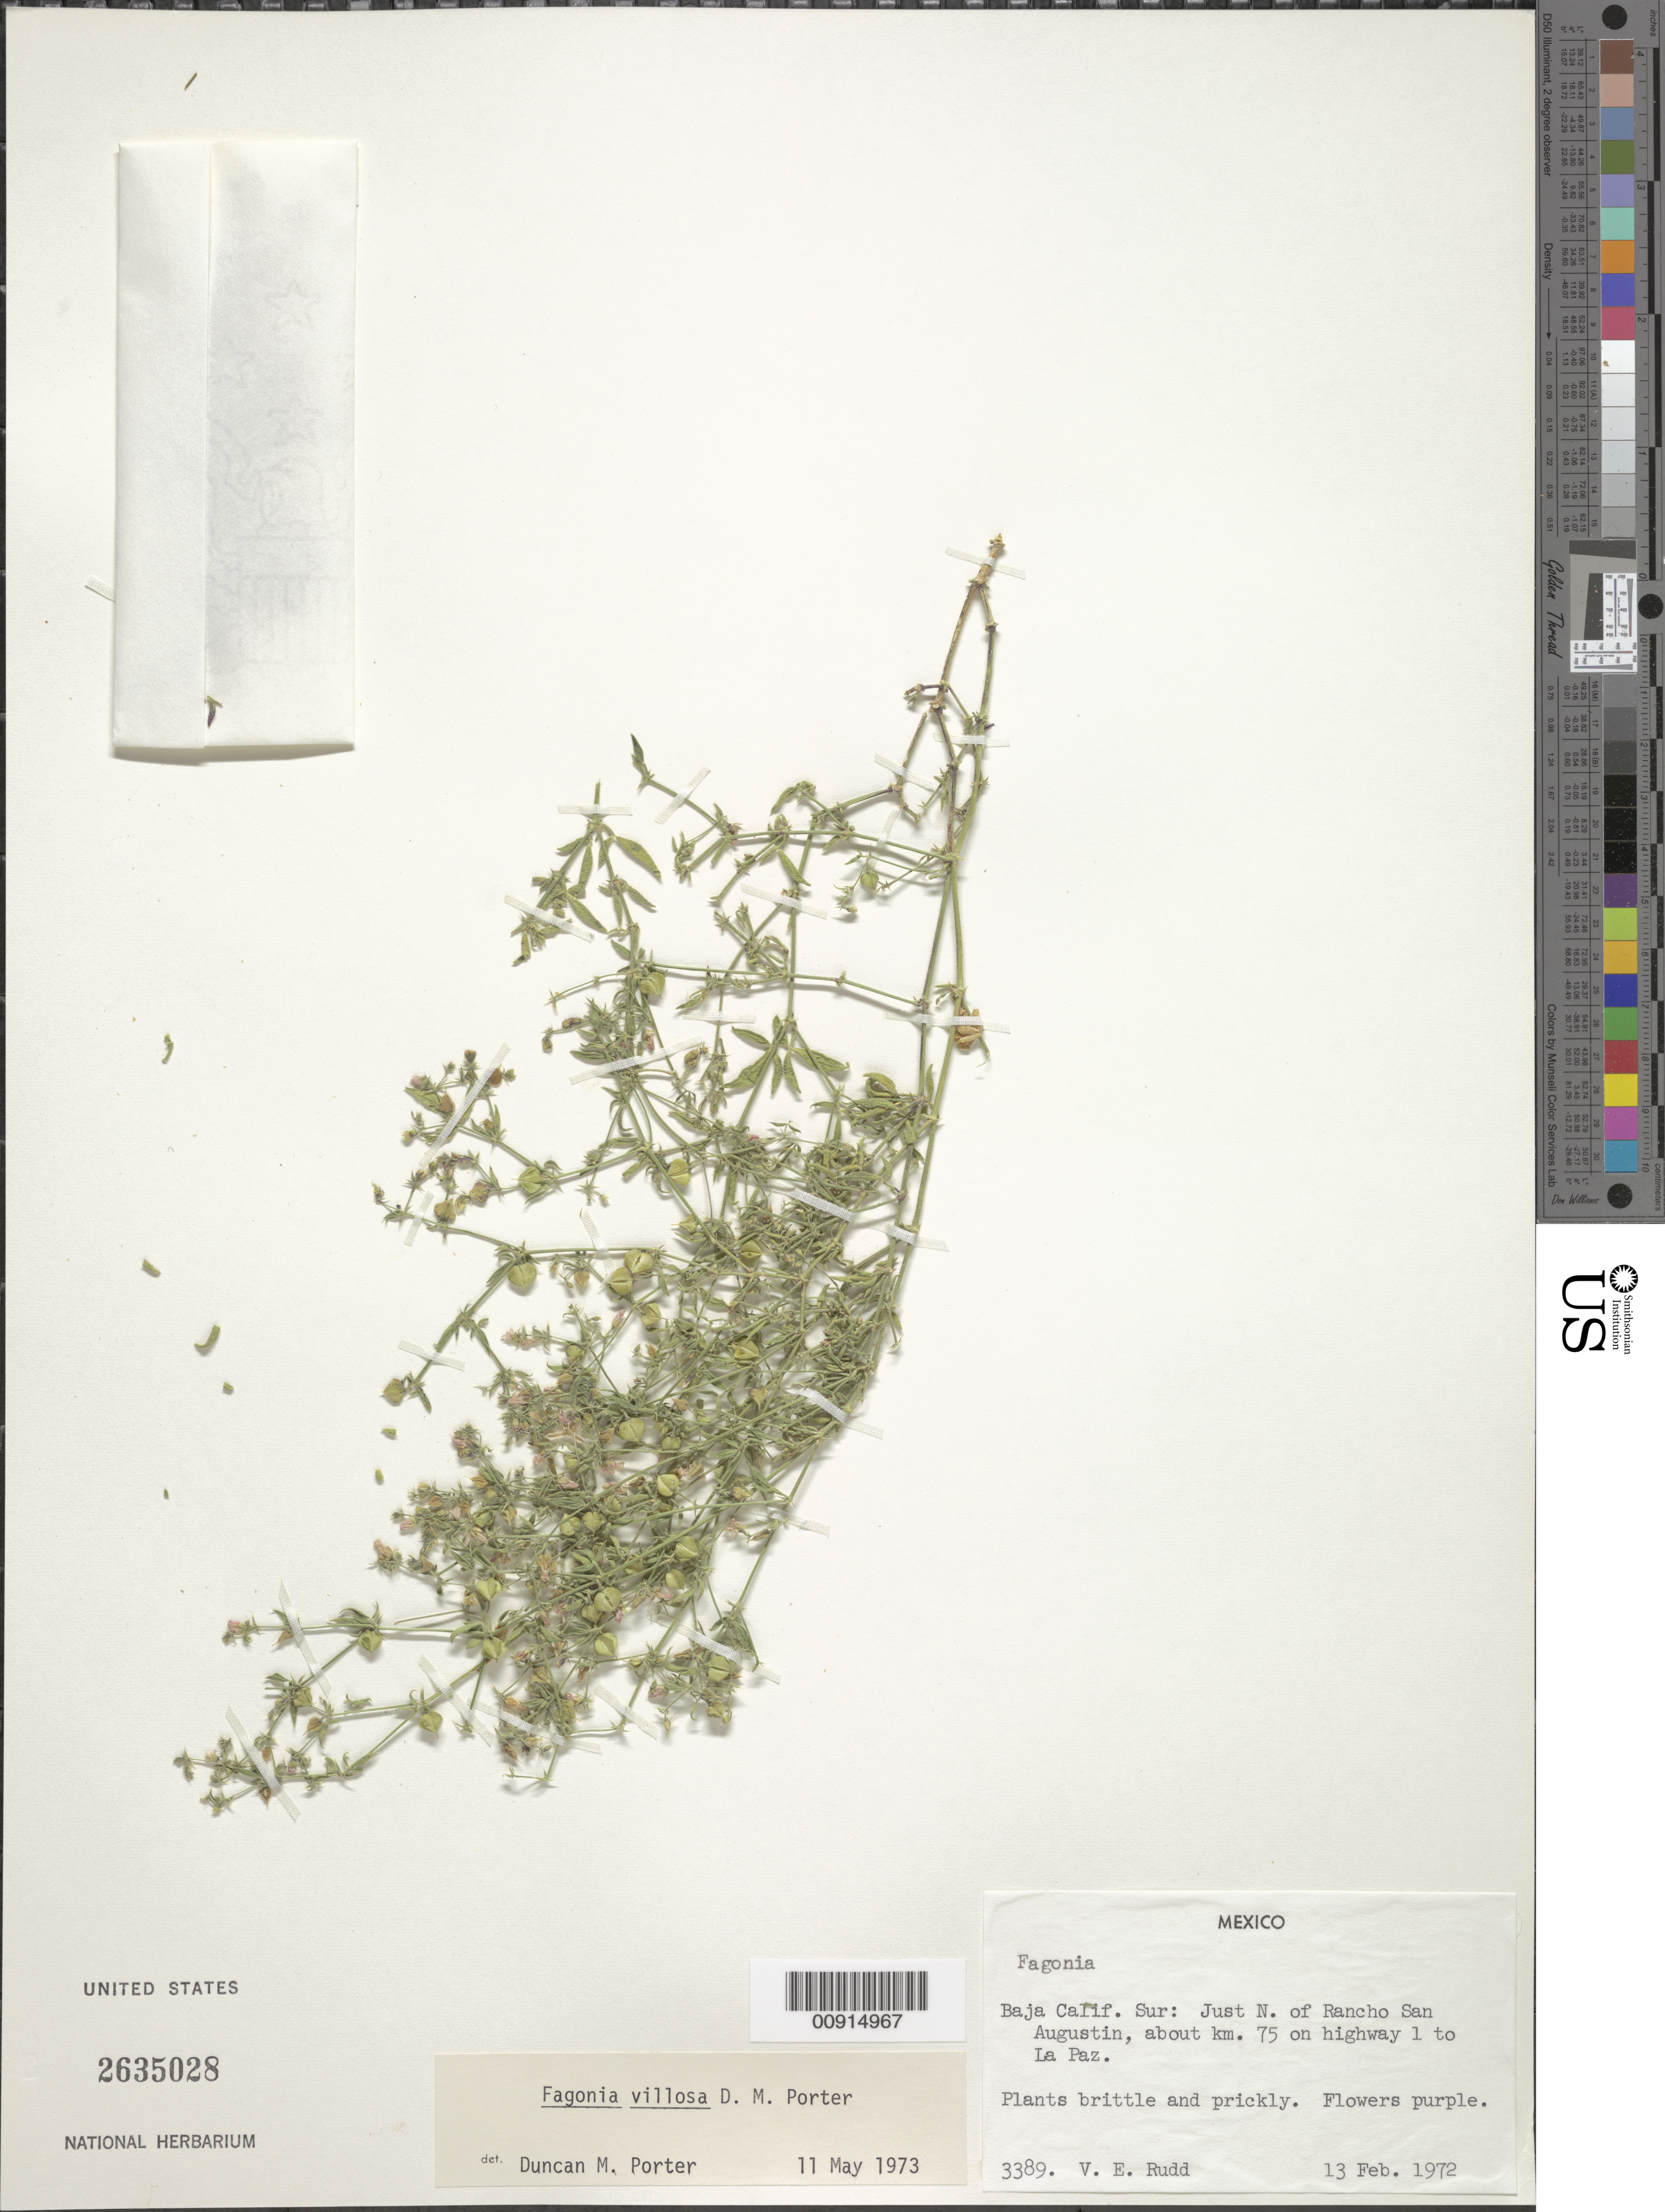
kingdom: Plantae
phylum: Tracheophyta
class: Magnoliopsida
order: Zygophyllales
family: Zygophyllaceae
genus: Fagonia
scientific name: Fagonia villosa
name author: D.M. Porter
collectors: V. E. Rudd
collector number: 3389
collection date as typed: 13 Feb 1972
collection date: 1972-02-13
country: Mexico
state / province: Baja California Sur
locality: Baja California Sur: Just N of Rancho San Augustin, about km. 75 on highway 1 to La Paz.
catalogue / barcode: US 2635028